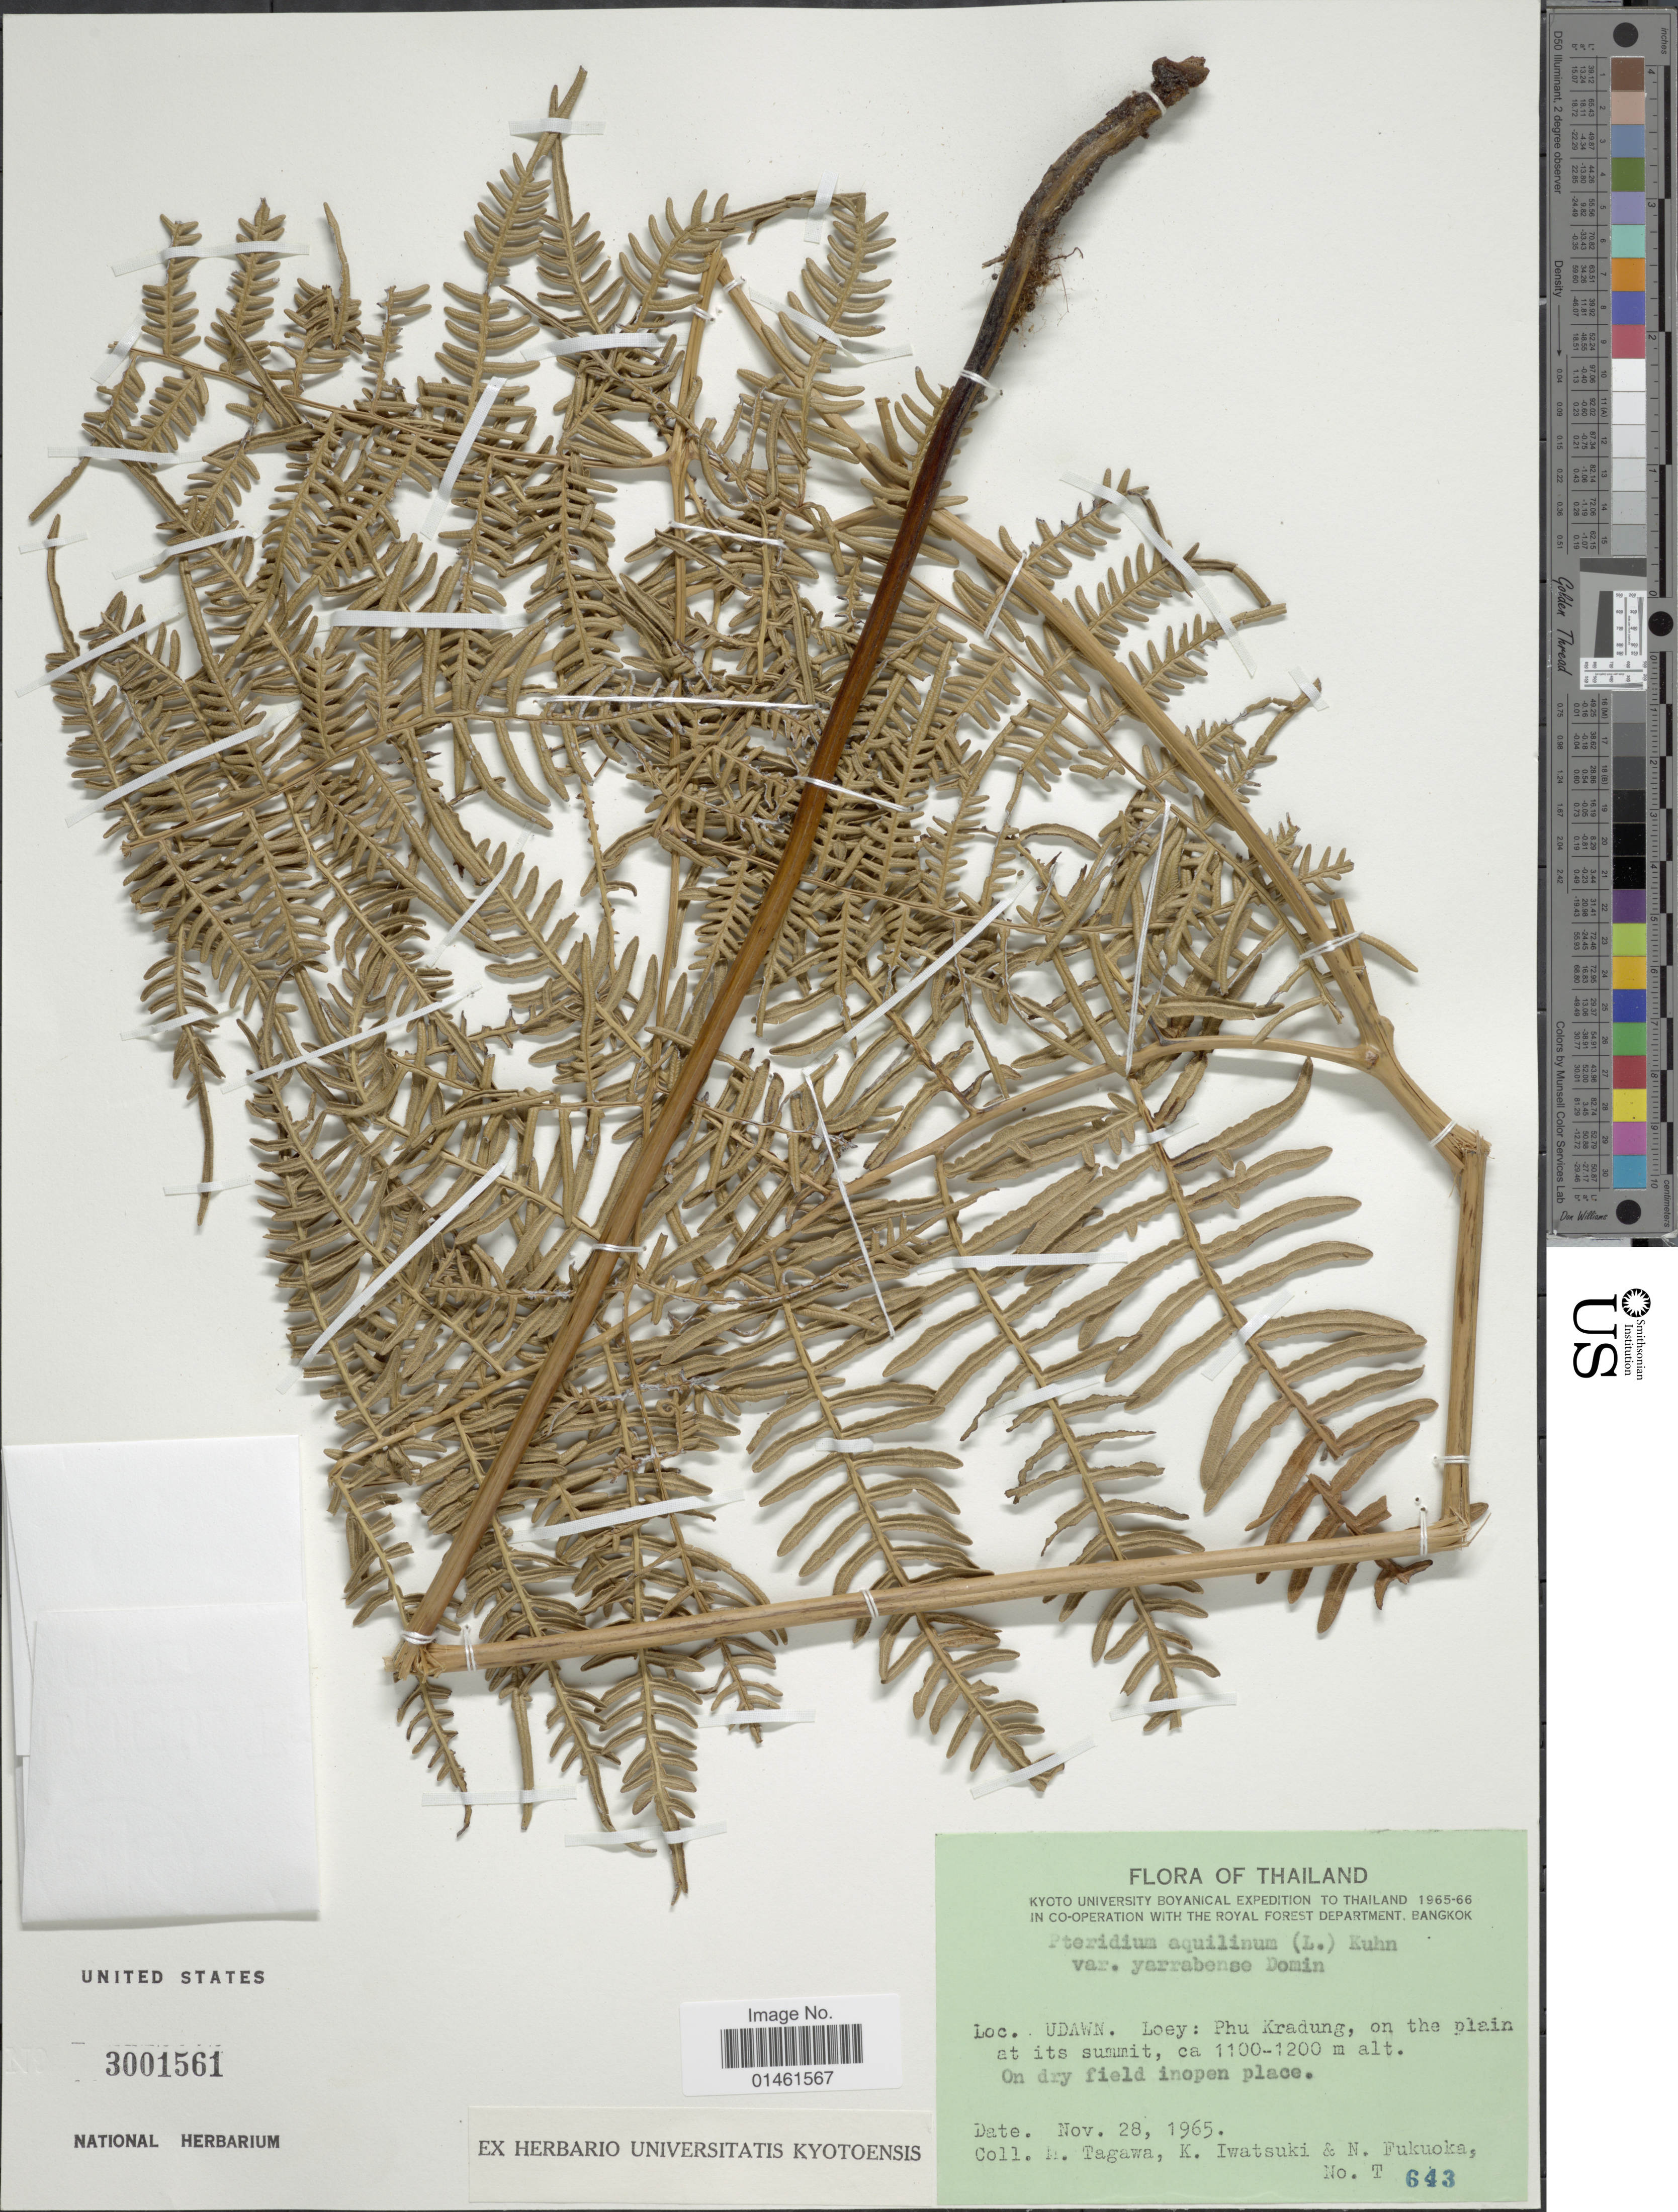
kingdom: Plantae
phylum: Tracheophyta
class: Polypodiopsida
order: Polypodiales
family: Dennstaedtiaceae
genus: Pteridium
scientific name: Pteridium aquilinum var. yarrabense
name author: Domin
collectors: M. Tagawa, K. Iwatsuki & N. Fukuoka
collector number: T 643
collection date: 1965-11-28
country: Thailand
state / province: Loei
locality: Udawn, Loey: Phu Krading, on the plain at its summit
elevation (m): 1100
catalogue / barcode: US 3001561